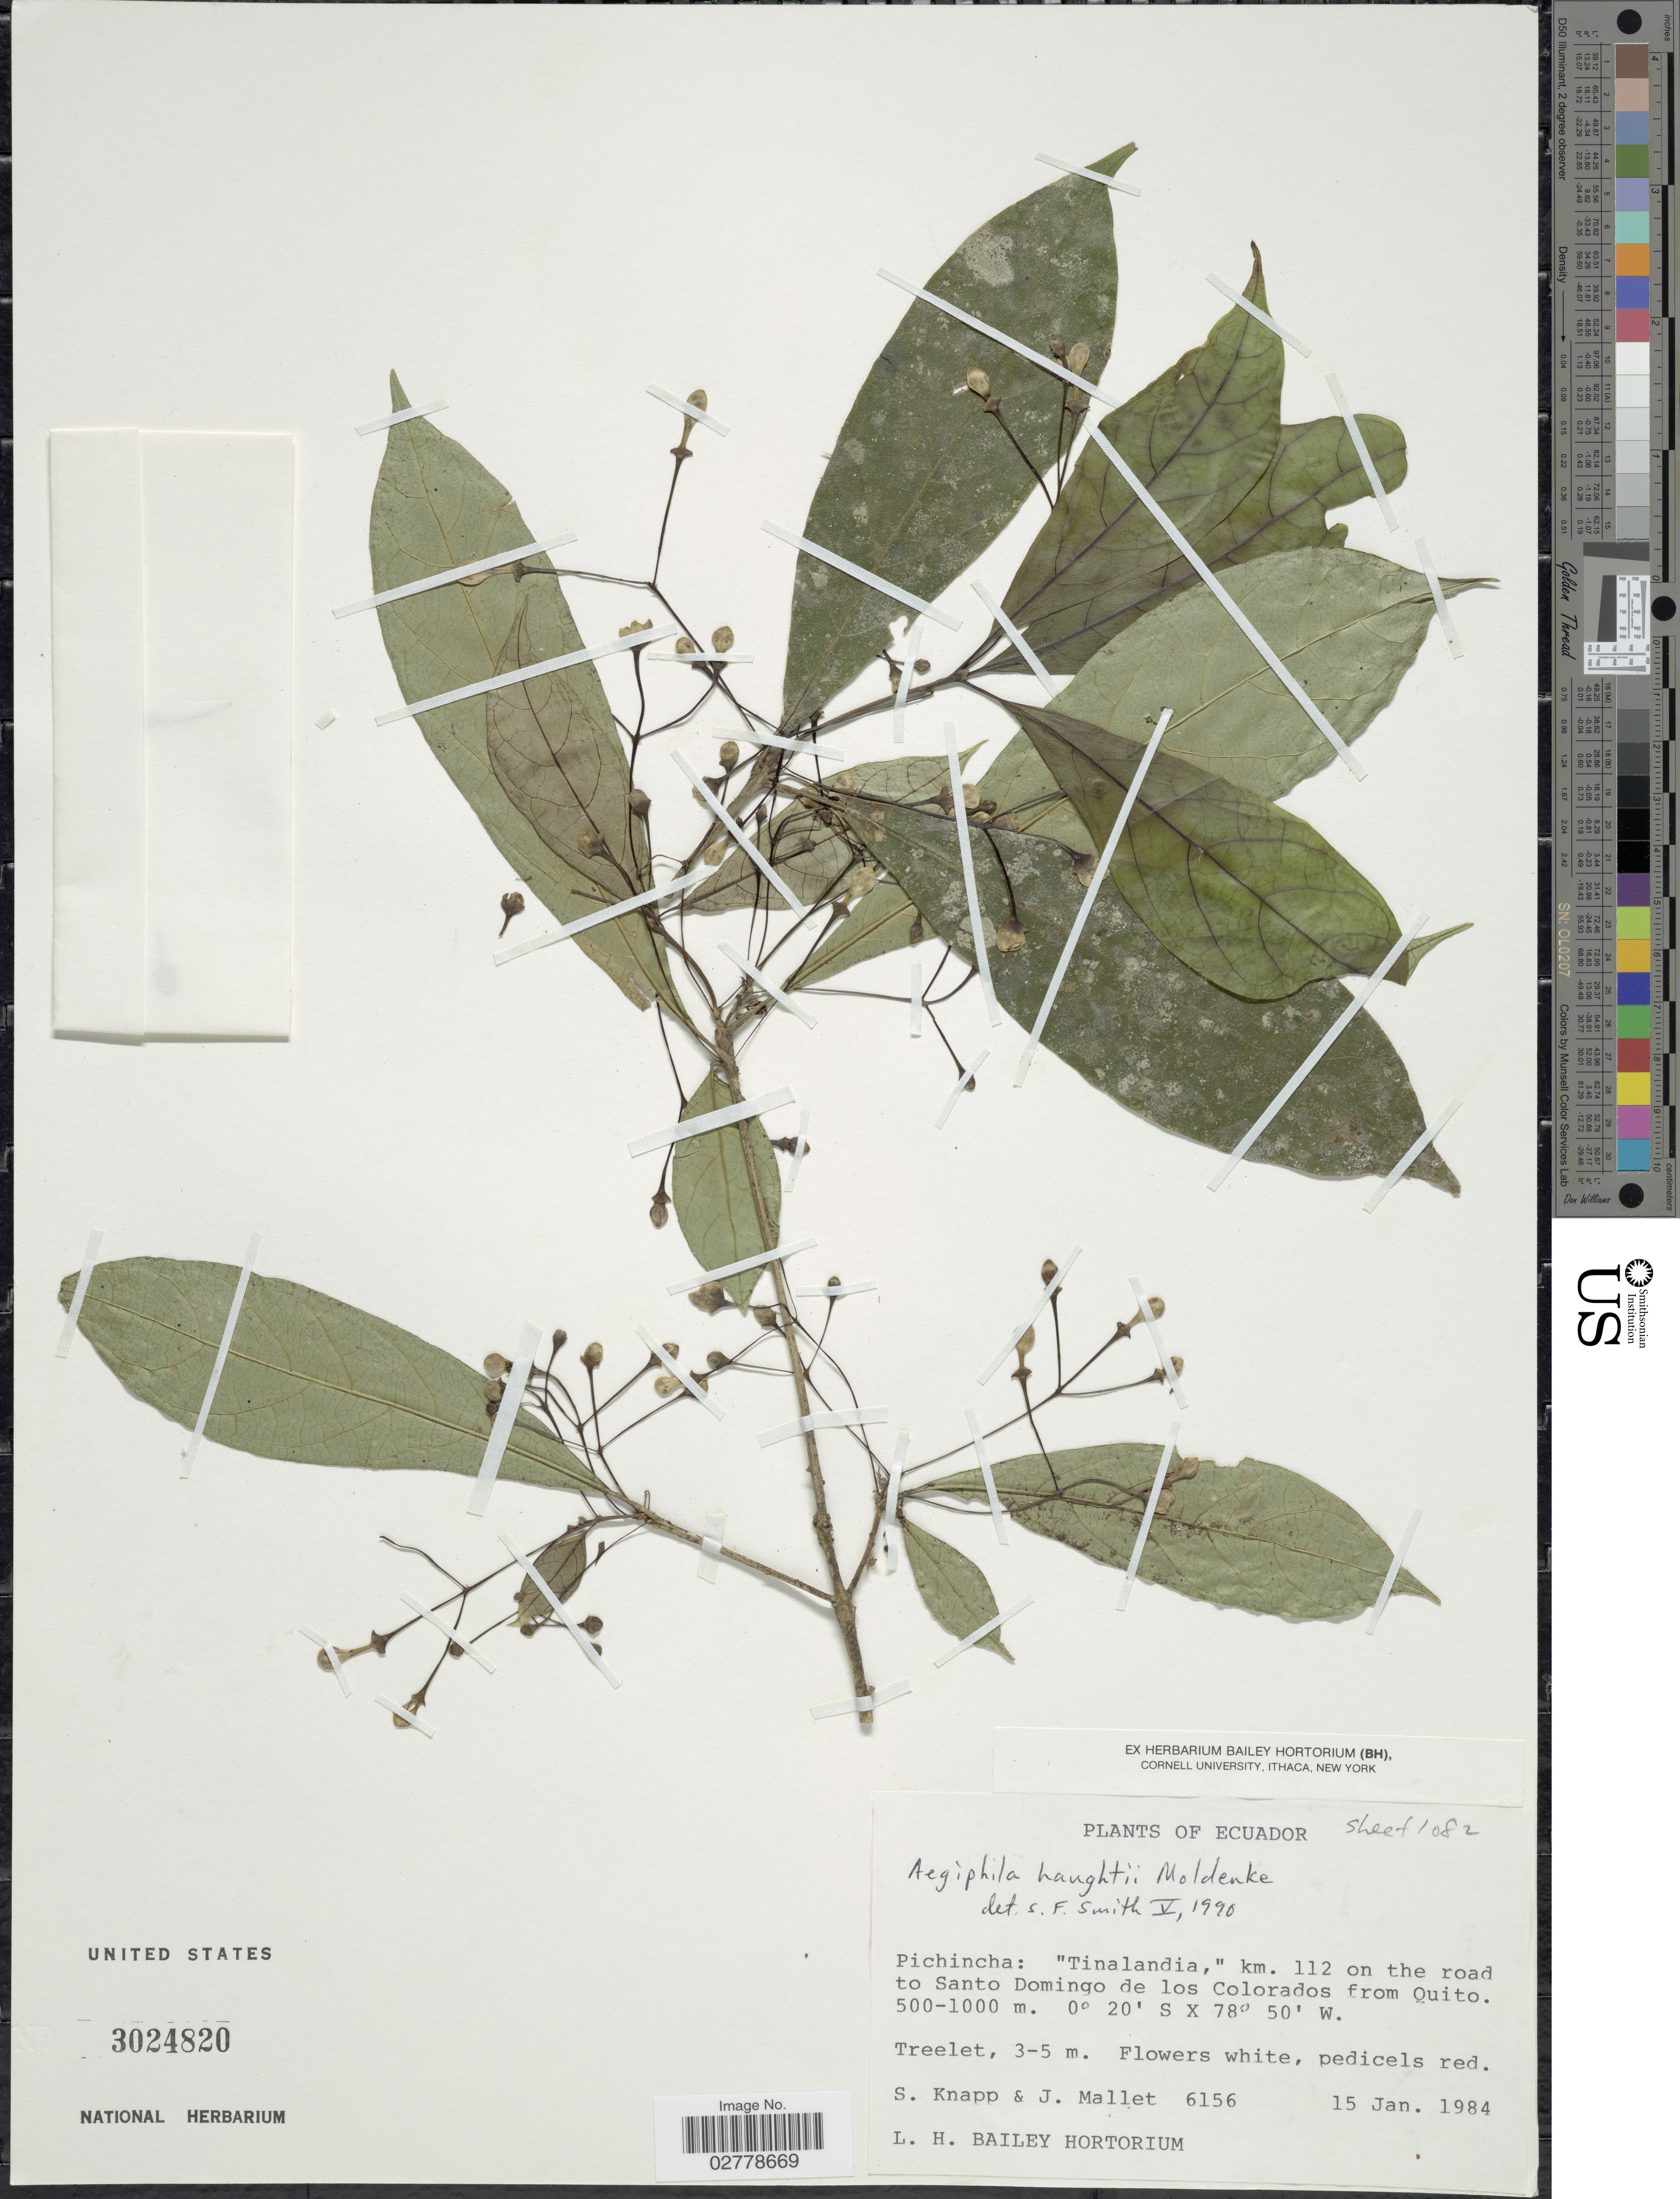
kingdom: Plantae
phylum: Tracheophyta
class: Magnoliopsida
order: Lamiales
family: Lamiaceae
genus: Aegiphila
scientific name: Aegiphila haughtii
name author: Moldenke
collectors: S. Knapp & J. Mallett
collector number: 6156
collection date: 1984-01-15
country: Ecuador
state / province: Pichincha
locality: Tinalandia,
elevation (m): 500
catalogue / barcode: US 3024820